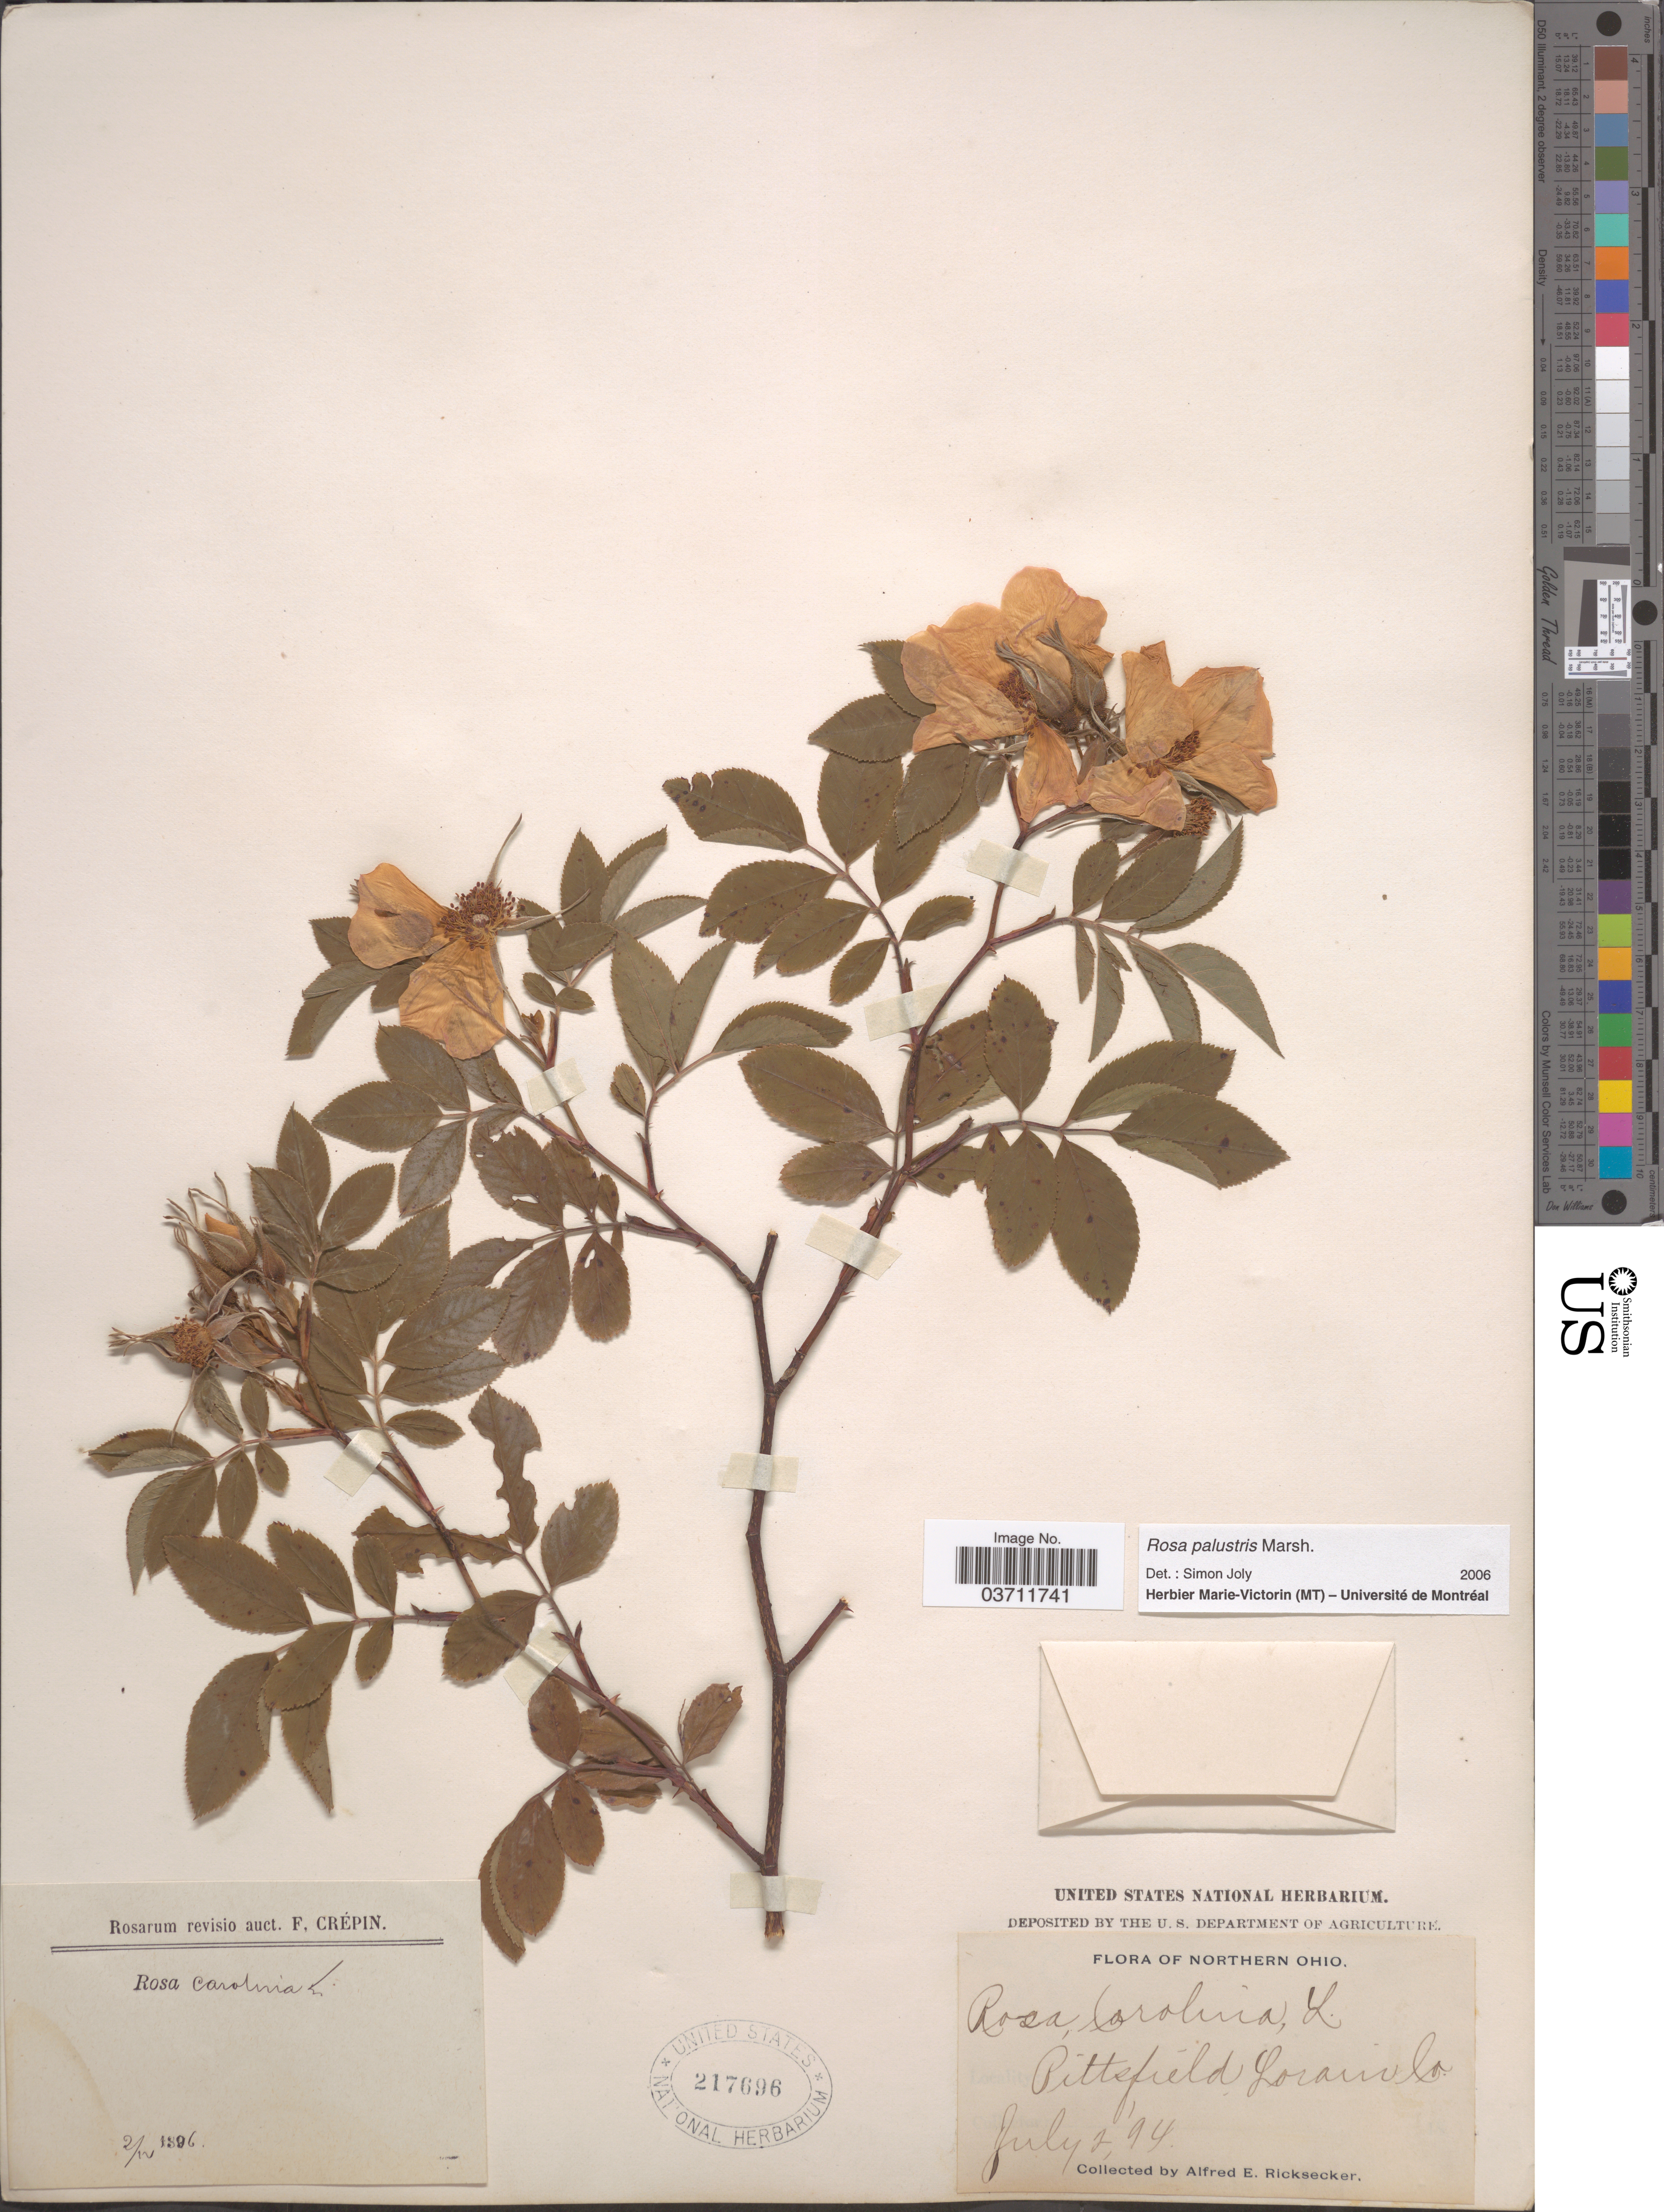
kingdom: Plantae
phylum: Tracheophyta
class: Magnoliopsida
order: Rosales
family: Rosaceae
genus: Rosa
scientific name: Rosa palustris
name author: Marshall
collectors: A. E. Ricksecker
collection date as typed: Transcribed d/m/y: 2/7/94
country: United States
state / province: Ohio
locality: Northern Ohio. Pittsfield, Lorain Co.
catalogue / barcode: US 217696